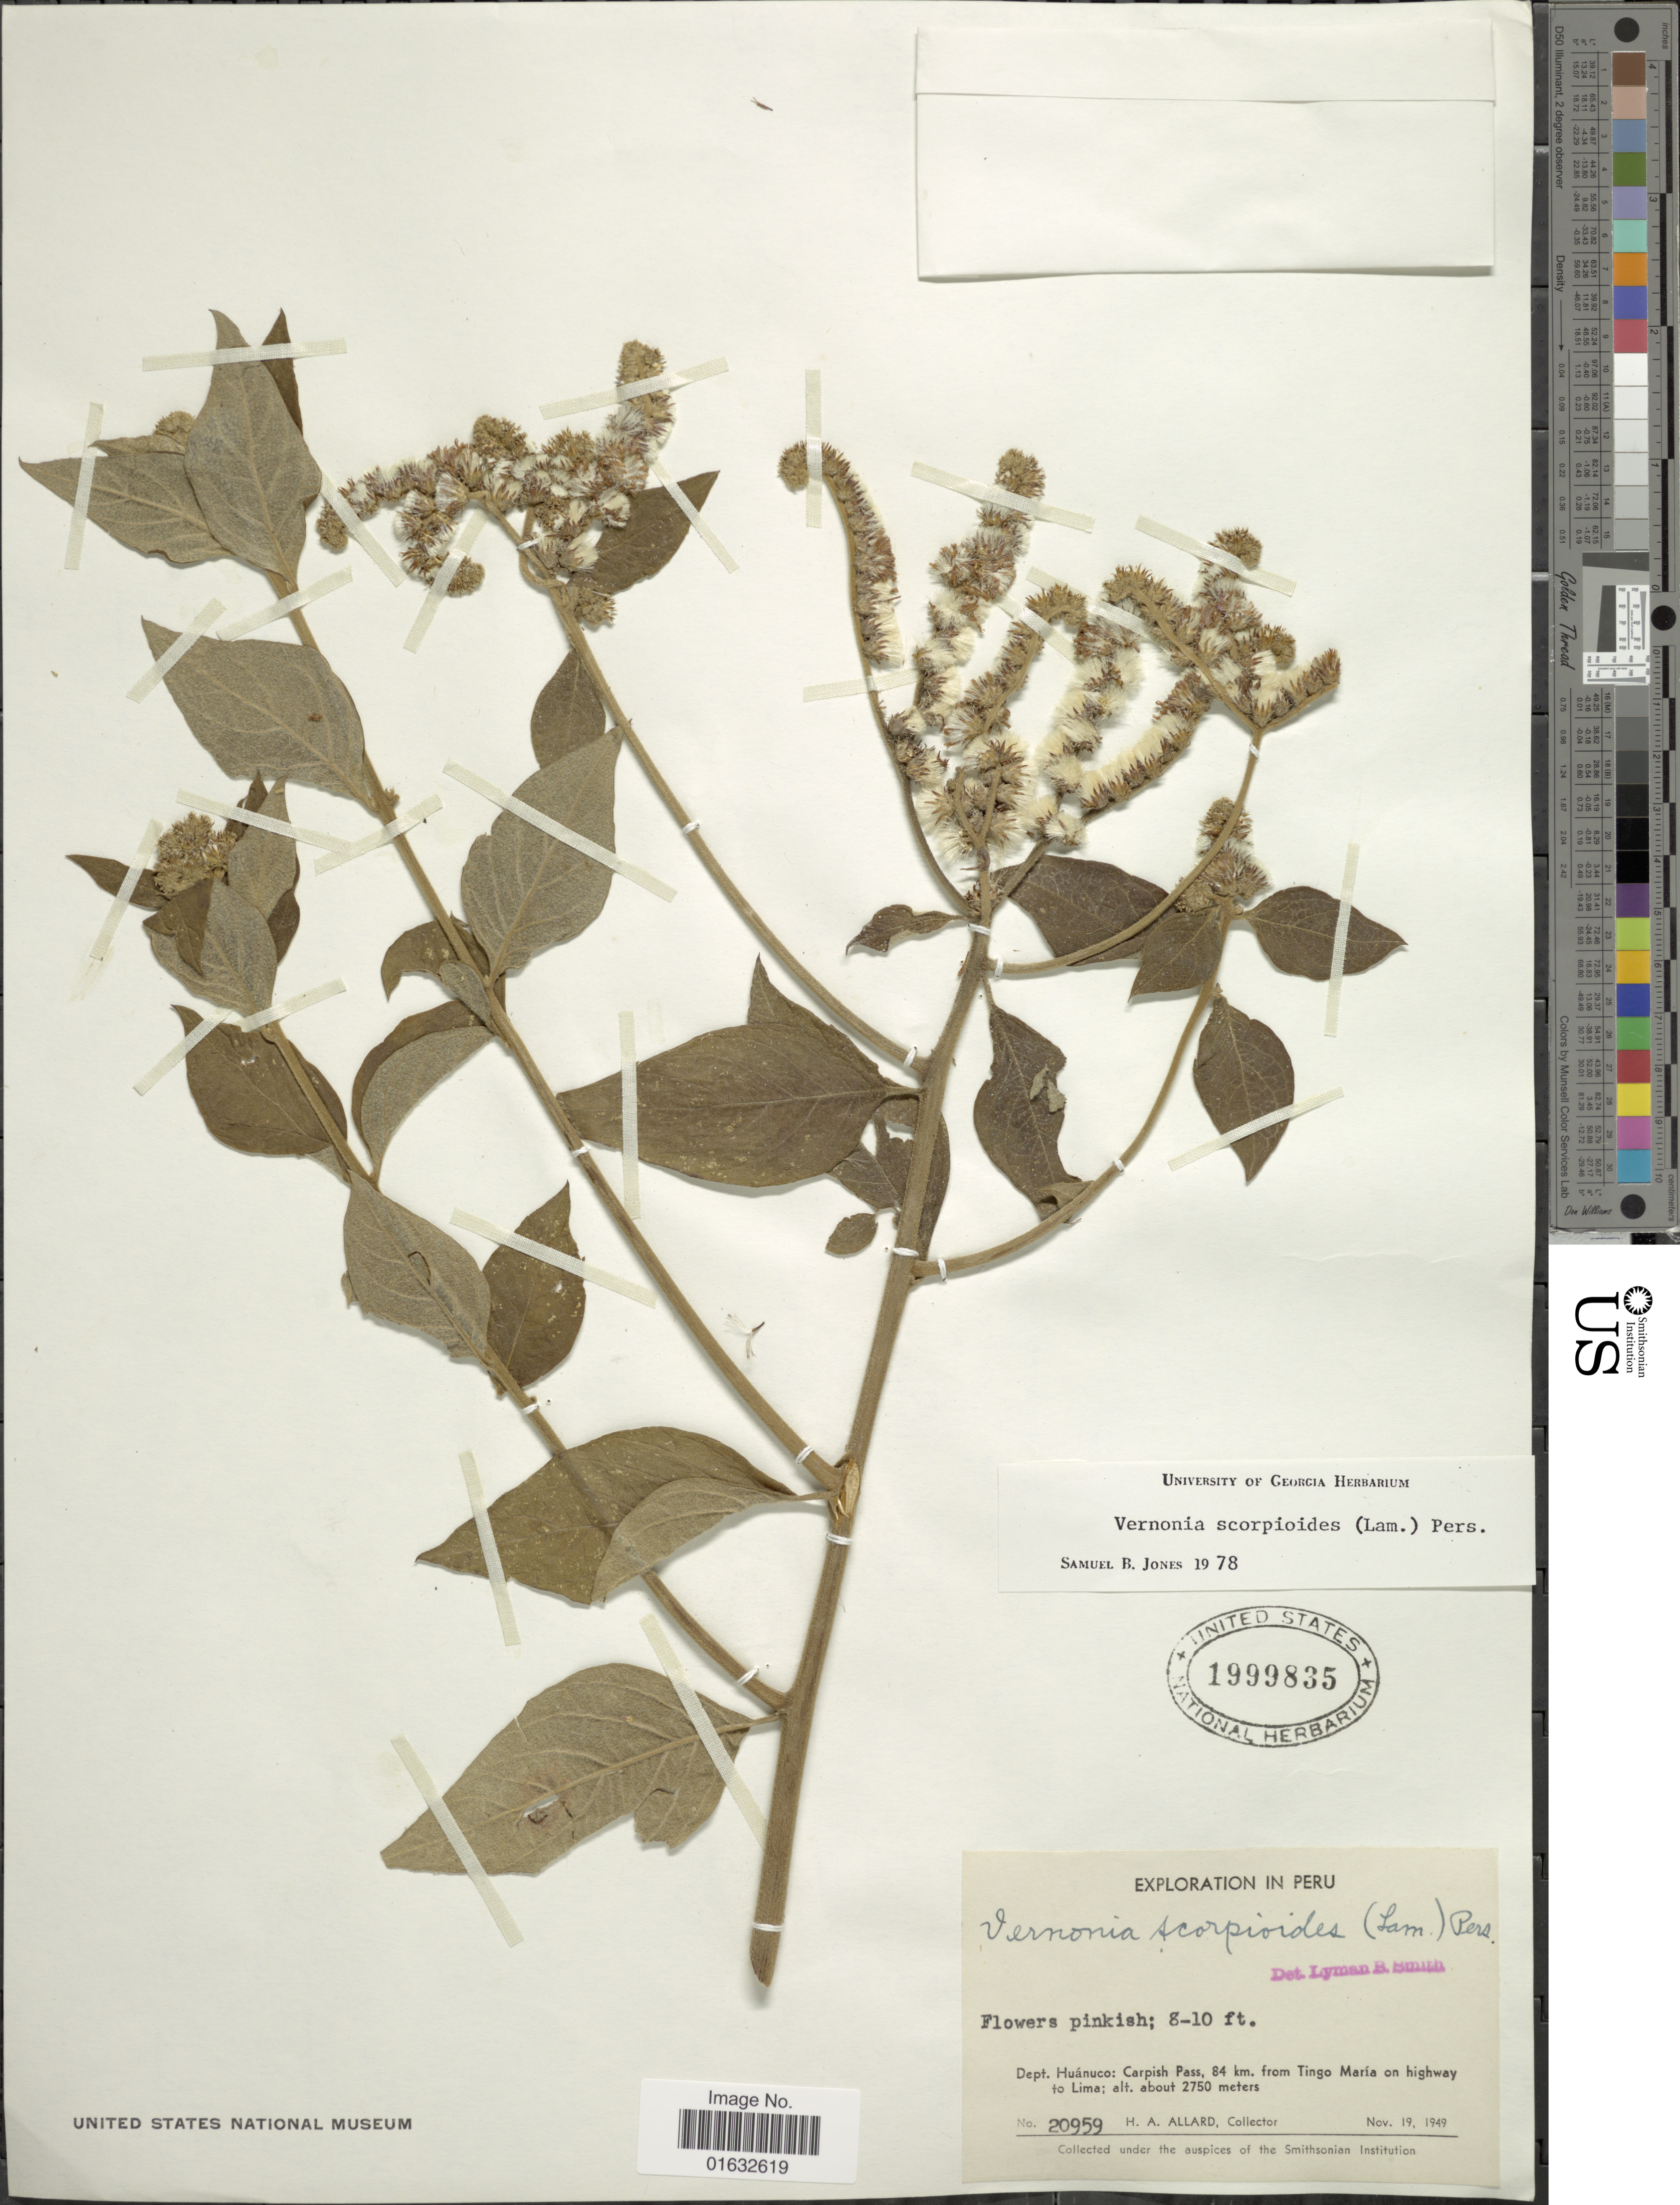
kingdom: Plantae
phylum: Tracheophyta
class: Magnoliopsida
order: Asterales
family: Asteraceae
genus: Cyrtocymura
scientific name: Cyrtocymura scorpioides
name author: (Lam.) H. Rob.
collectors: H. A. Allard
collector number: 20959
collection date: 1949-11-19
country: Peru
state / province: Huánuco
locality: Carpish Pass, 84 km. from Tingo Maria on highway to Lima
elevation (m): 2750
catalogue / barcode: US 1999835